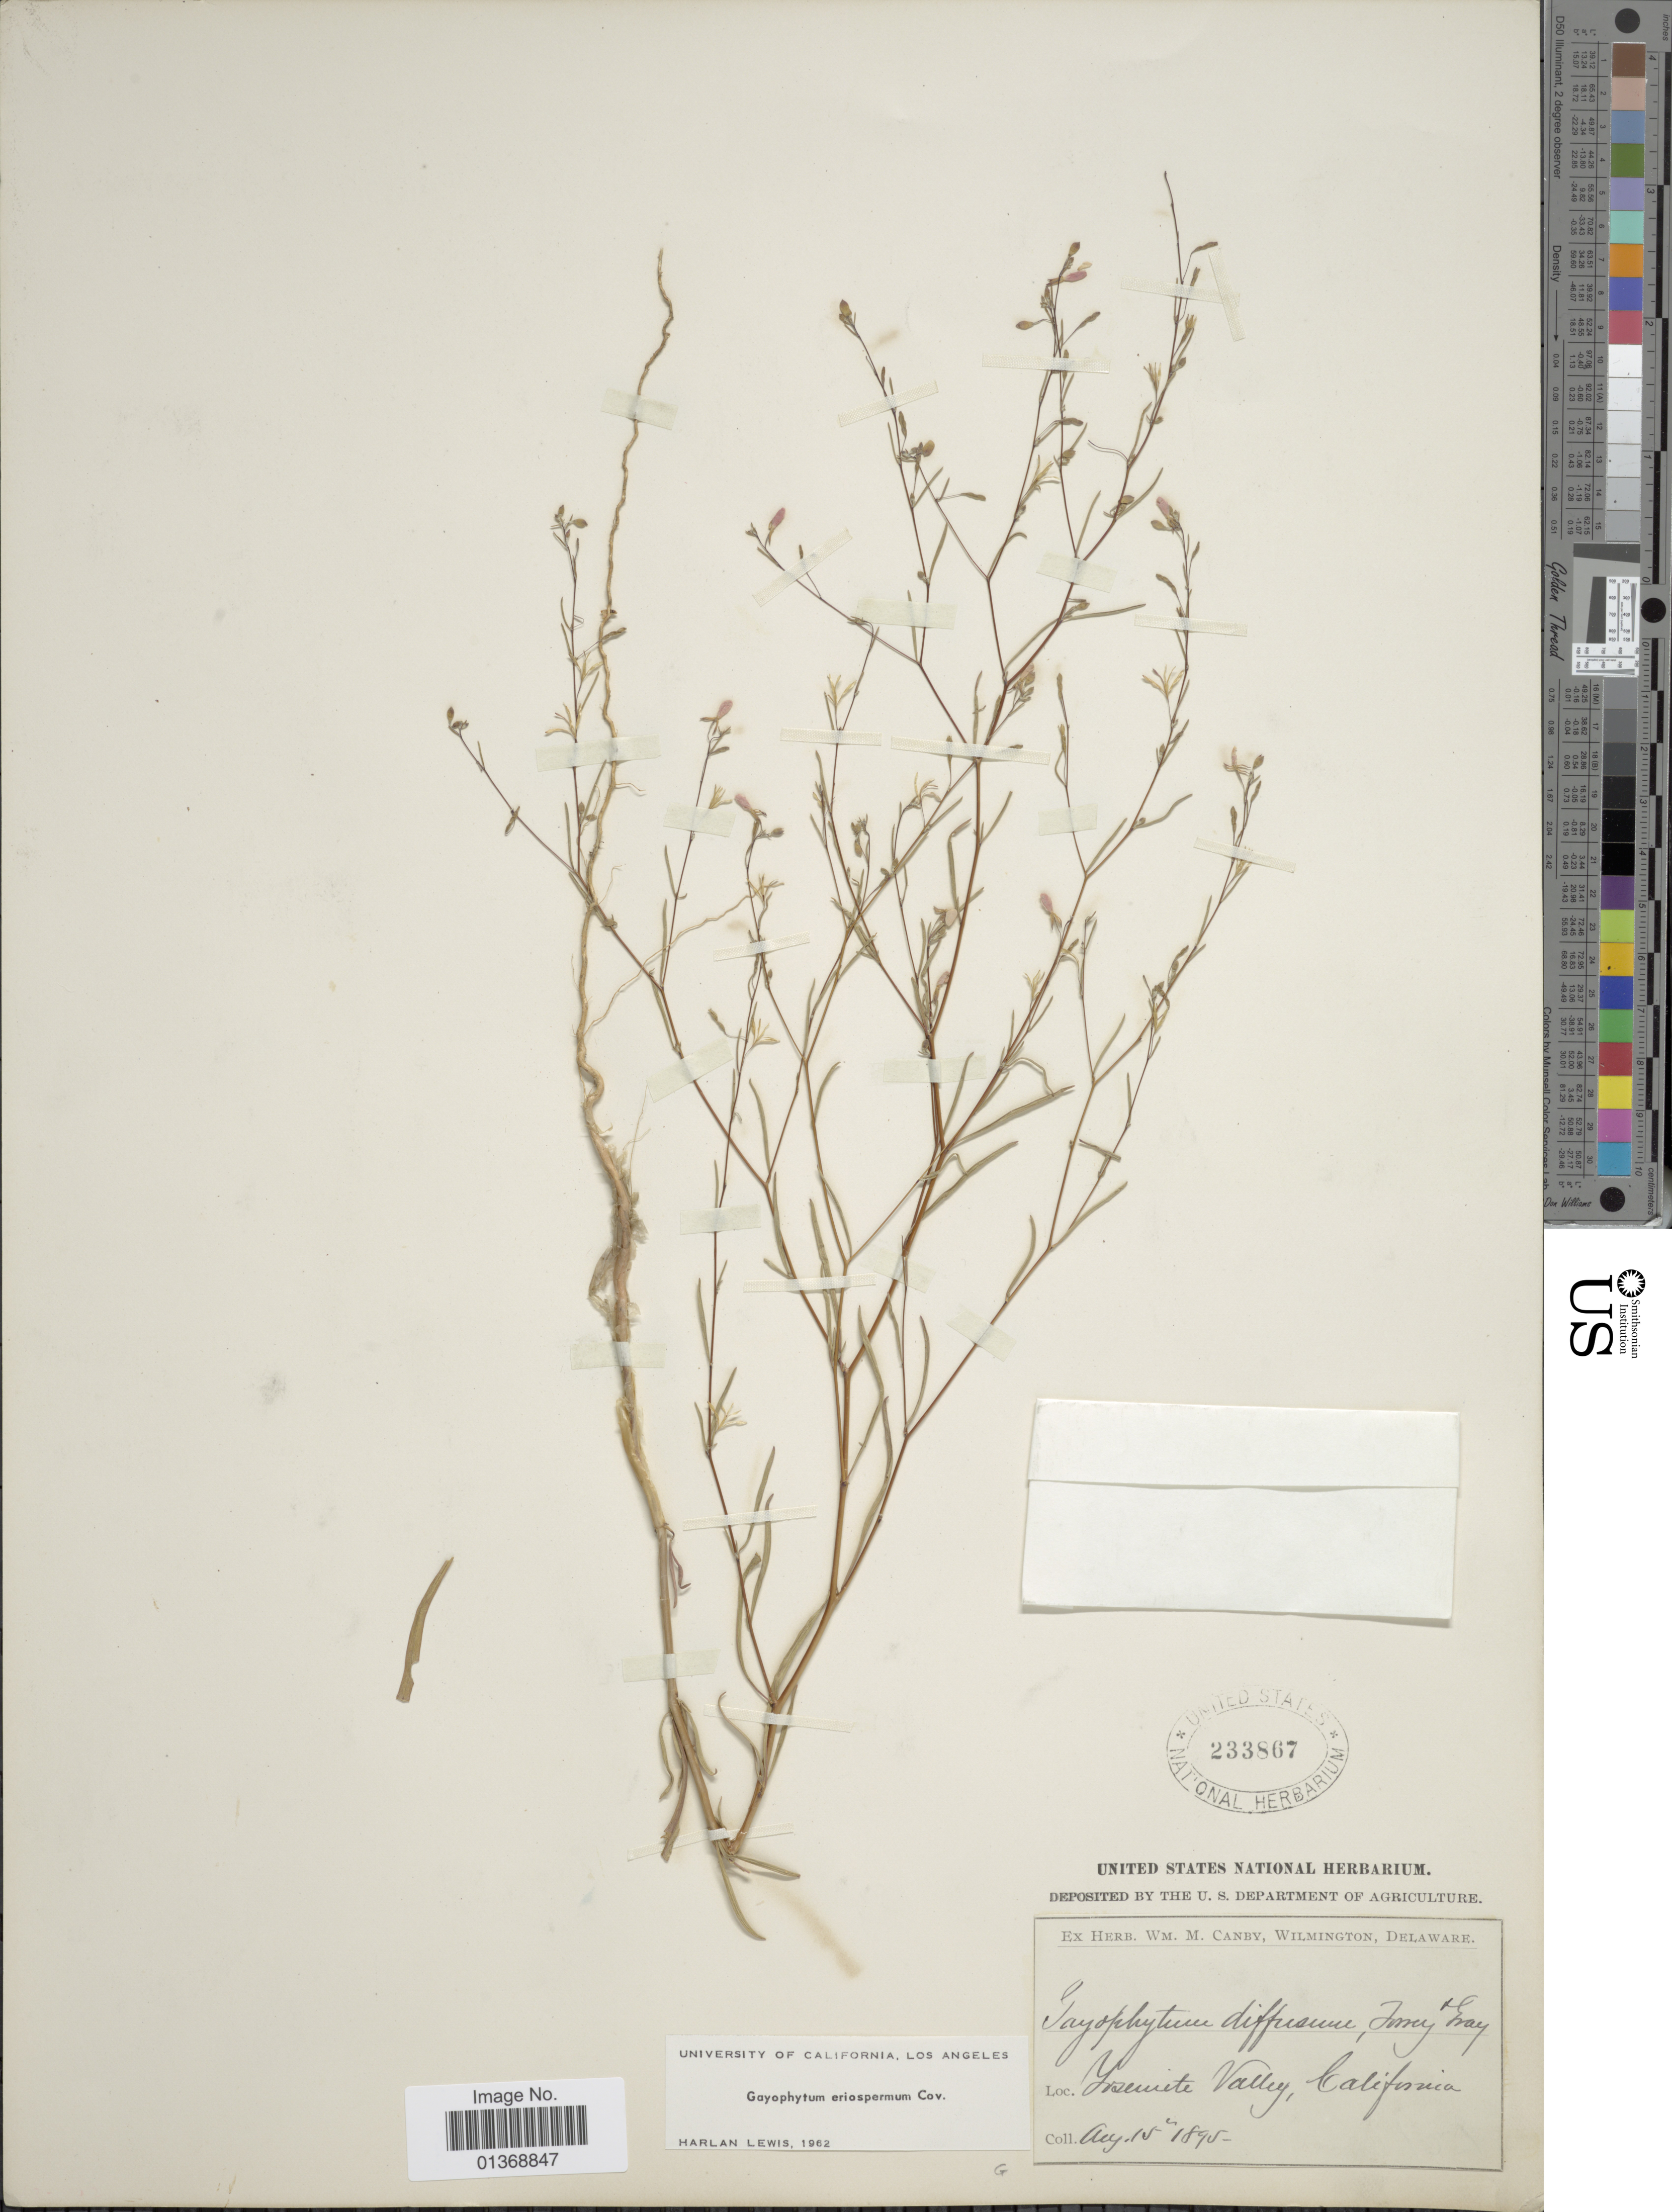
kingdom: Plantae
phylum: Tracheophyta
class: Magnoliopsida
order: Myrtales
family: Onagraceae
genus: Gayophytum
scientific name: Gayophytum eriospermum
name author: Coville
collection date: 1895-08-15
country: United States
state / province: California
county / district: Mariposa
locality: Yosemite Valley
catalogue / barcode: US 233867